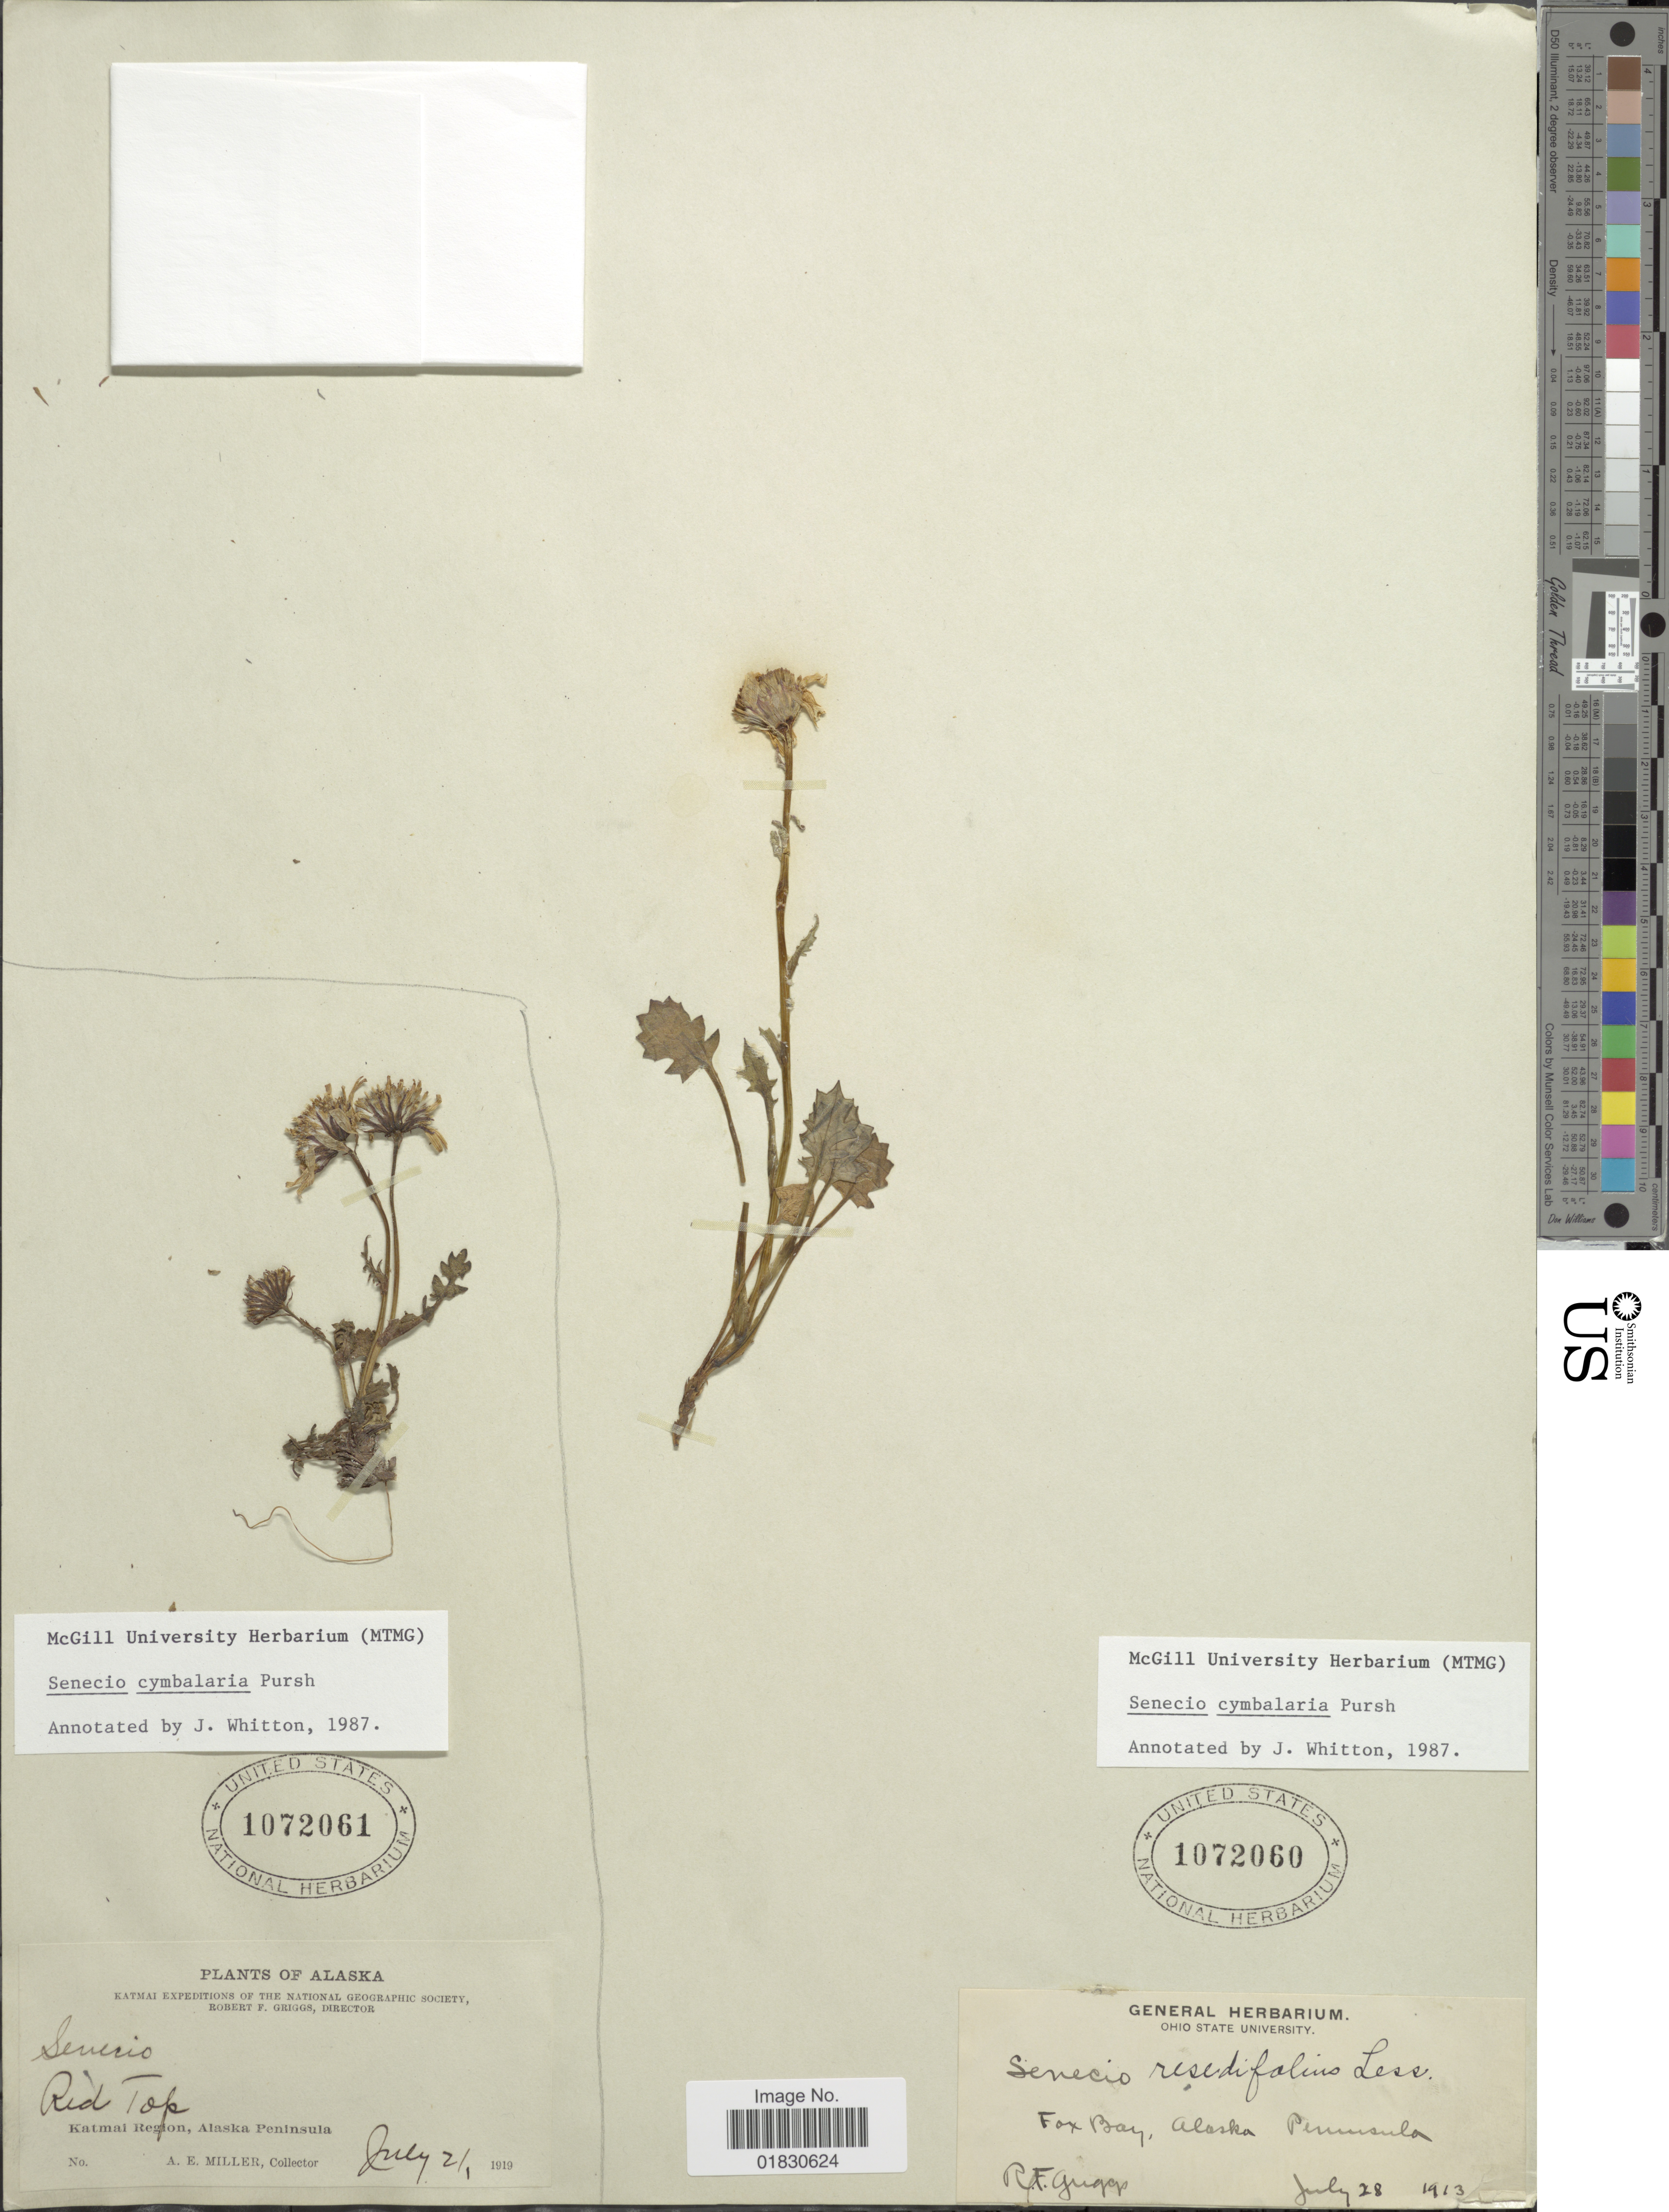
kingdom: Plantae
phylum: Tracheophyta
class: Magnoliopsida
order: Asterales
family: Asteraceae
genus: Packera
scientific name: Packera cymbalaria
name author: (Pursh) W.A. Weber & Á. Löve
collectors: R. F. Griggs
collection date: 1913-07-28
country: United States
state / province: Alaska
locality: Fox Bay, Alaska Peninsula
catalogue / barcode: US 1072060-2